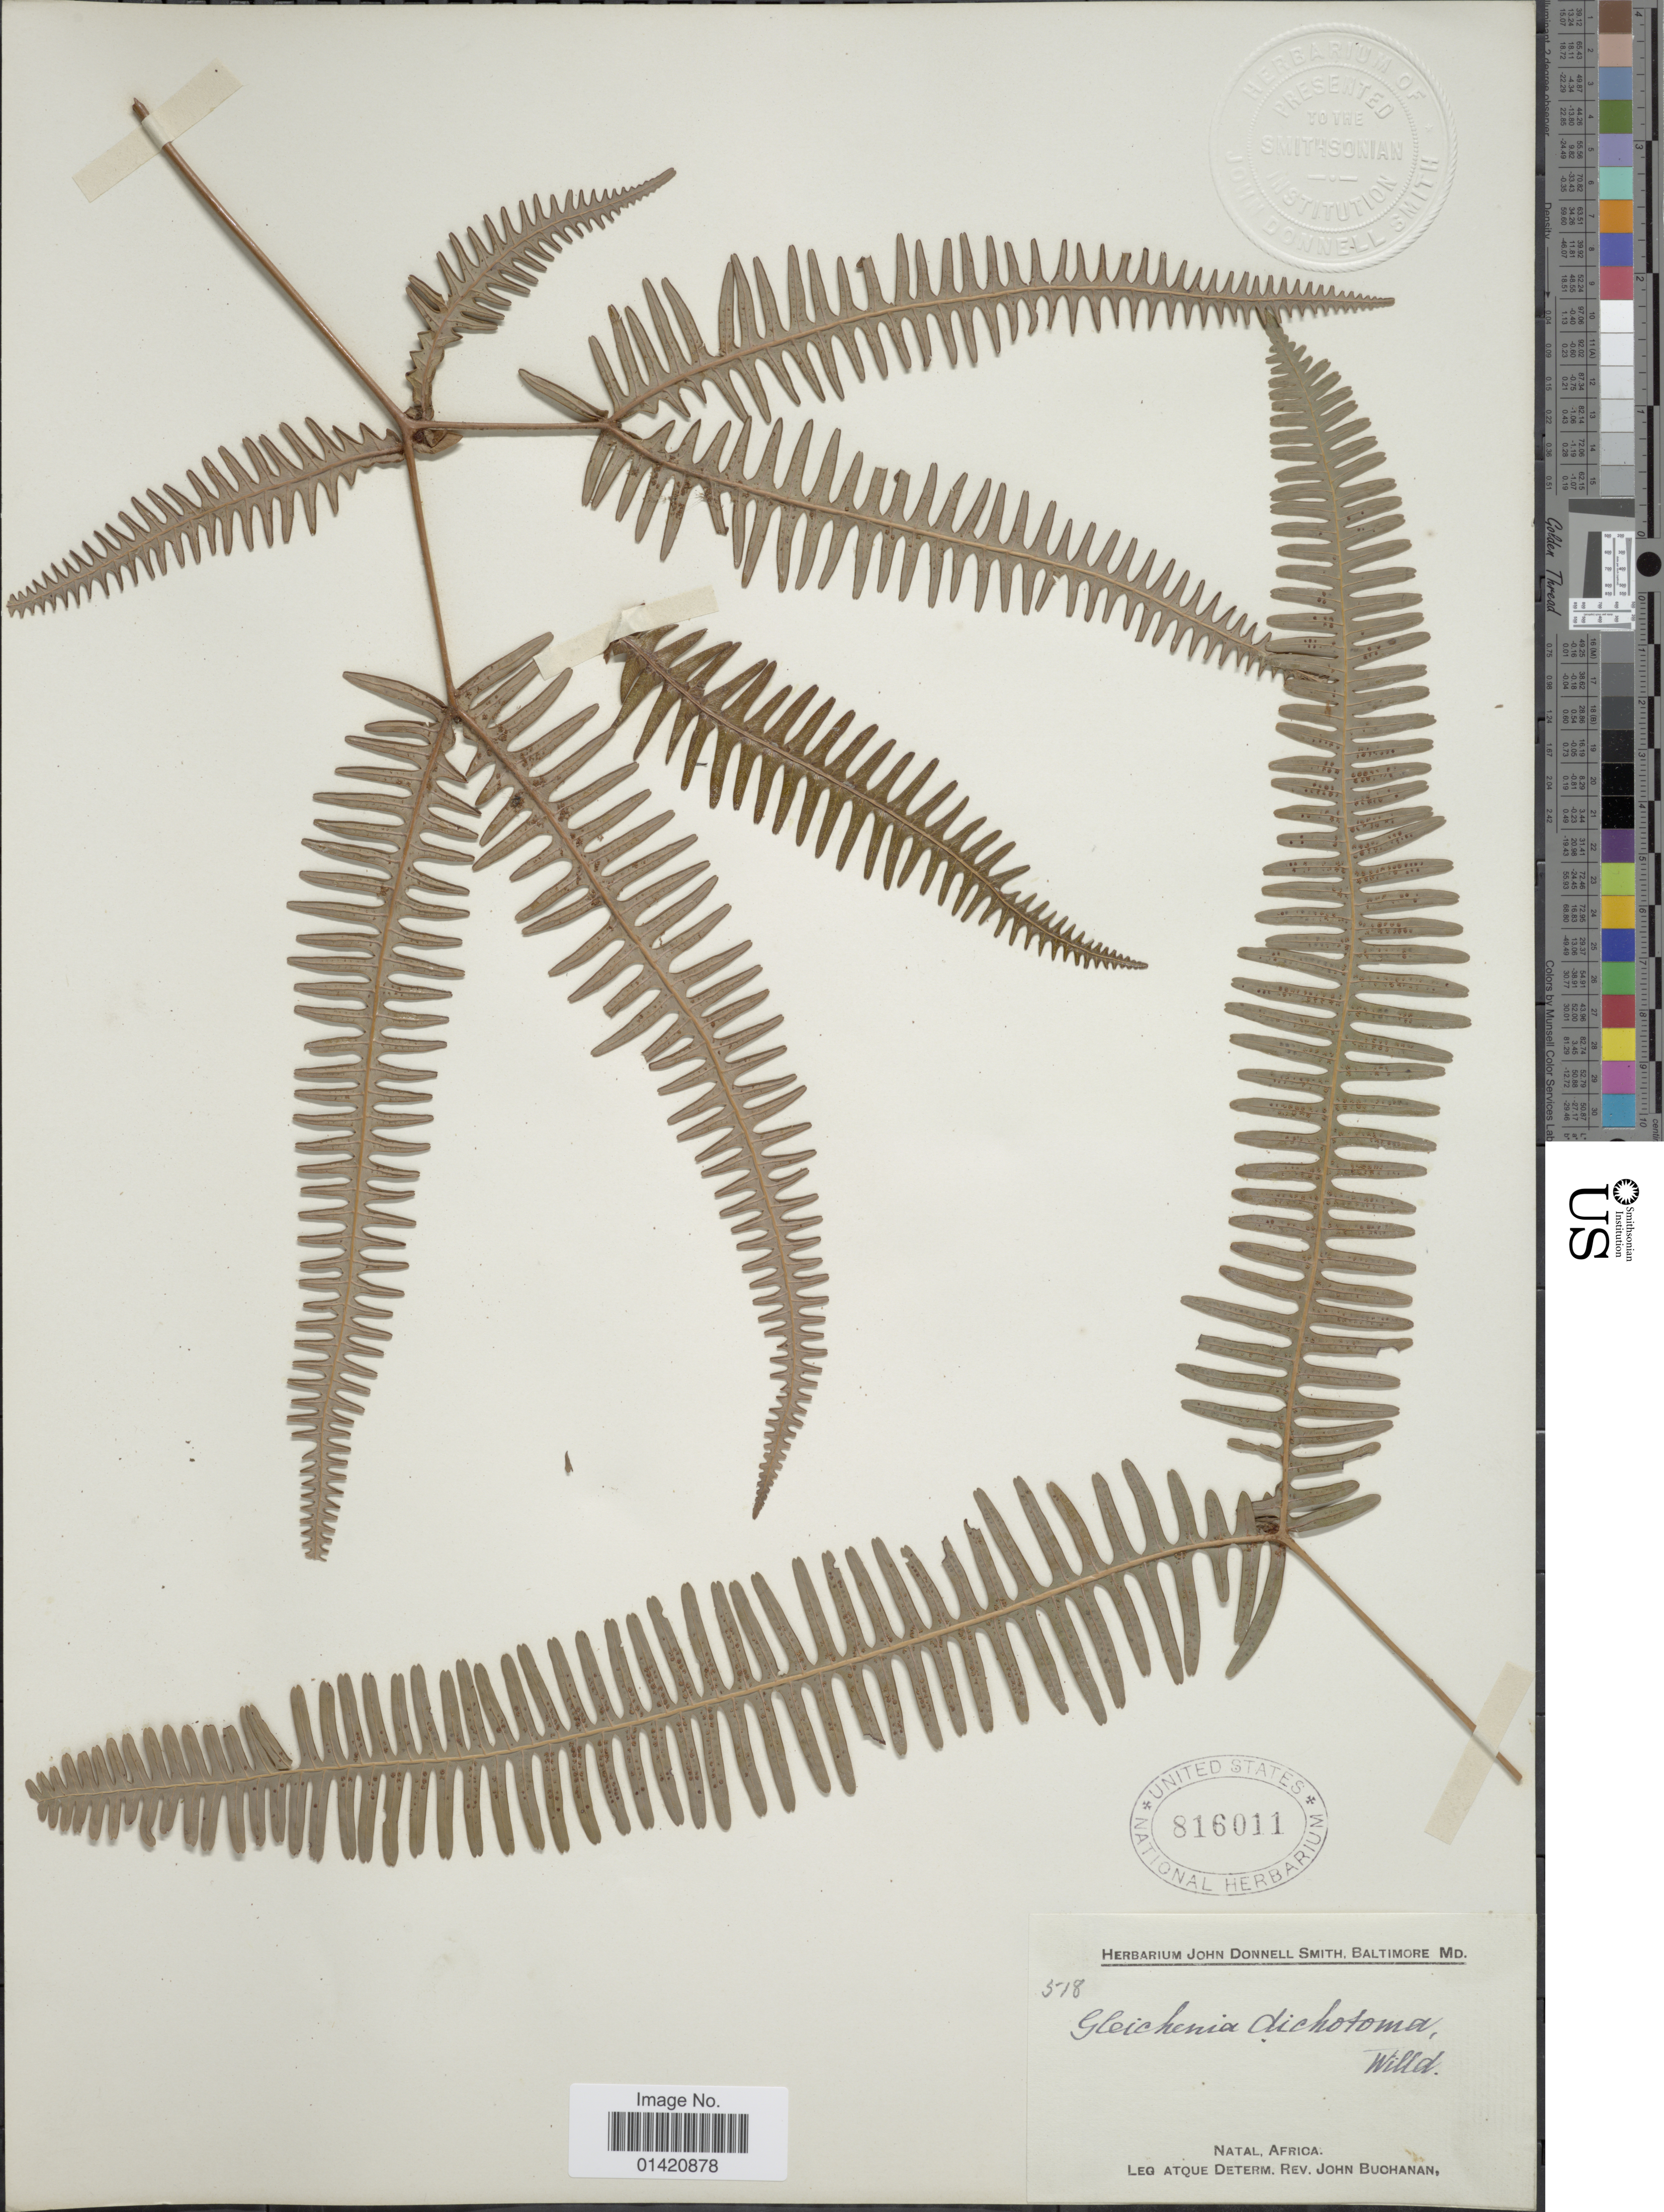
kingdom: Plantae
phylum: Tracheophyta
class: Polypodiopsida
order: Gleicheniales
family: Gleicheniaceae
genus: Dicranopteris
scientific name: Dicranopteris linearis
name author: (Burm. f.) Underw.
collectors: J. Buchanan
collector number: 578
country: South Africa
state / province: KwaZulu-Natal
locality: Natal, Africa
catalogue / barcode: US 816011